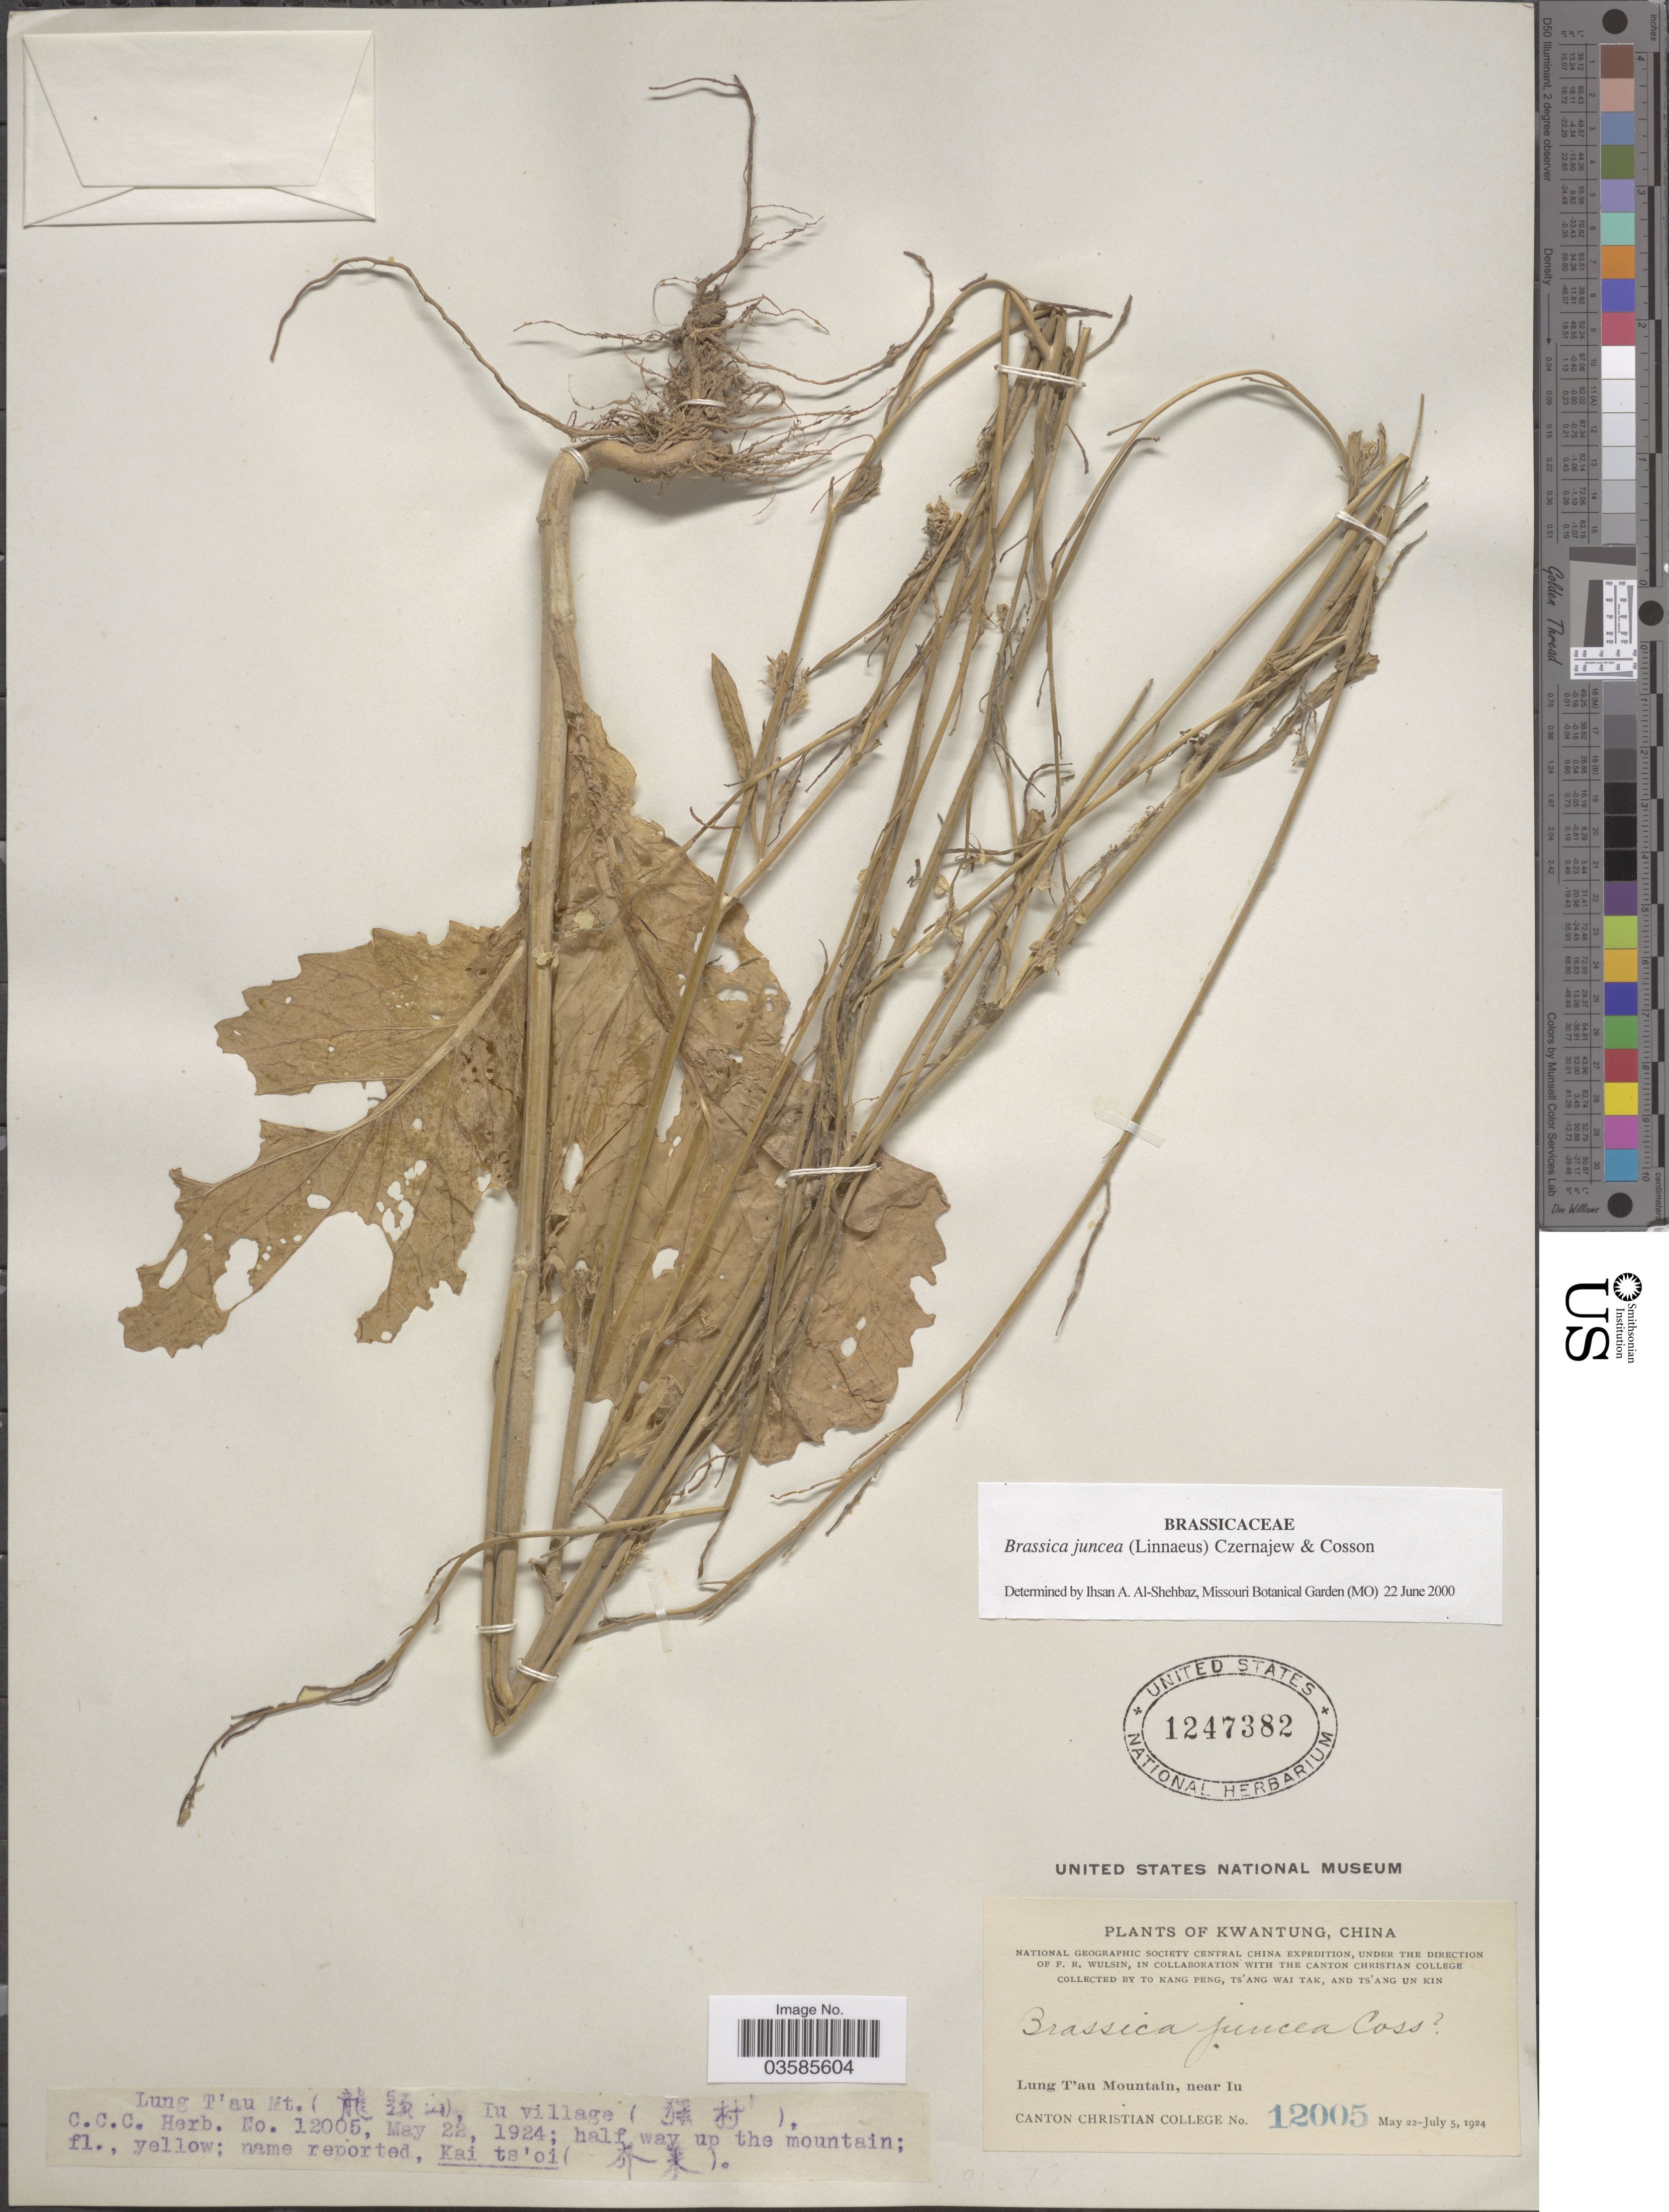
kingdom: Plantae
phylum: Tracheophyta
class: Magnoliopsida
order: Brassicales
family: Brassicaceae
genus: Brassica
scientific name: Brassica juncea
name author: (L.) Czern.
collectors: T. K. Peng, W. T. Tsang & Ts' Ang Un Kin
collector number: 12005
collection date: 1924-05-22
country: China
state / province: Guangdong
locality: Kwantung; Lung T'au Mountain, near Iu.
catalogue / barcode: US 1247382